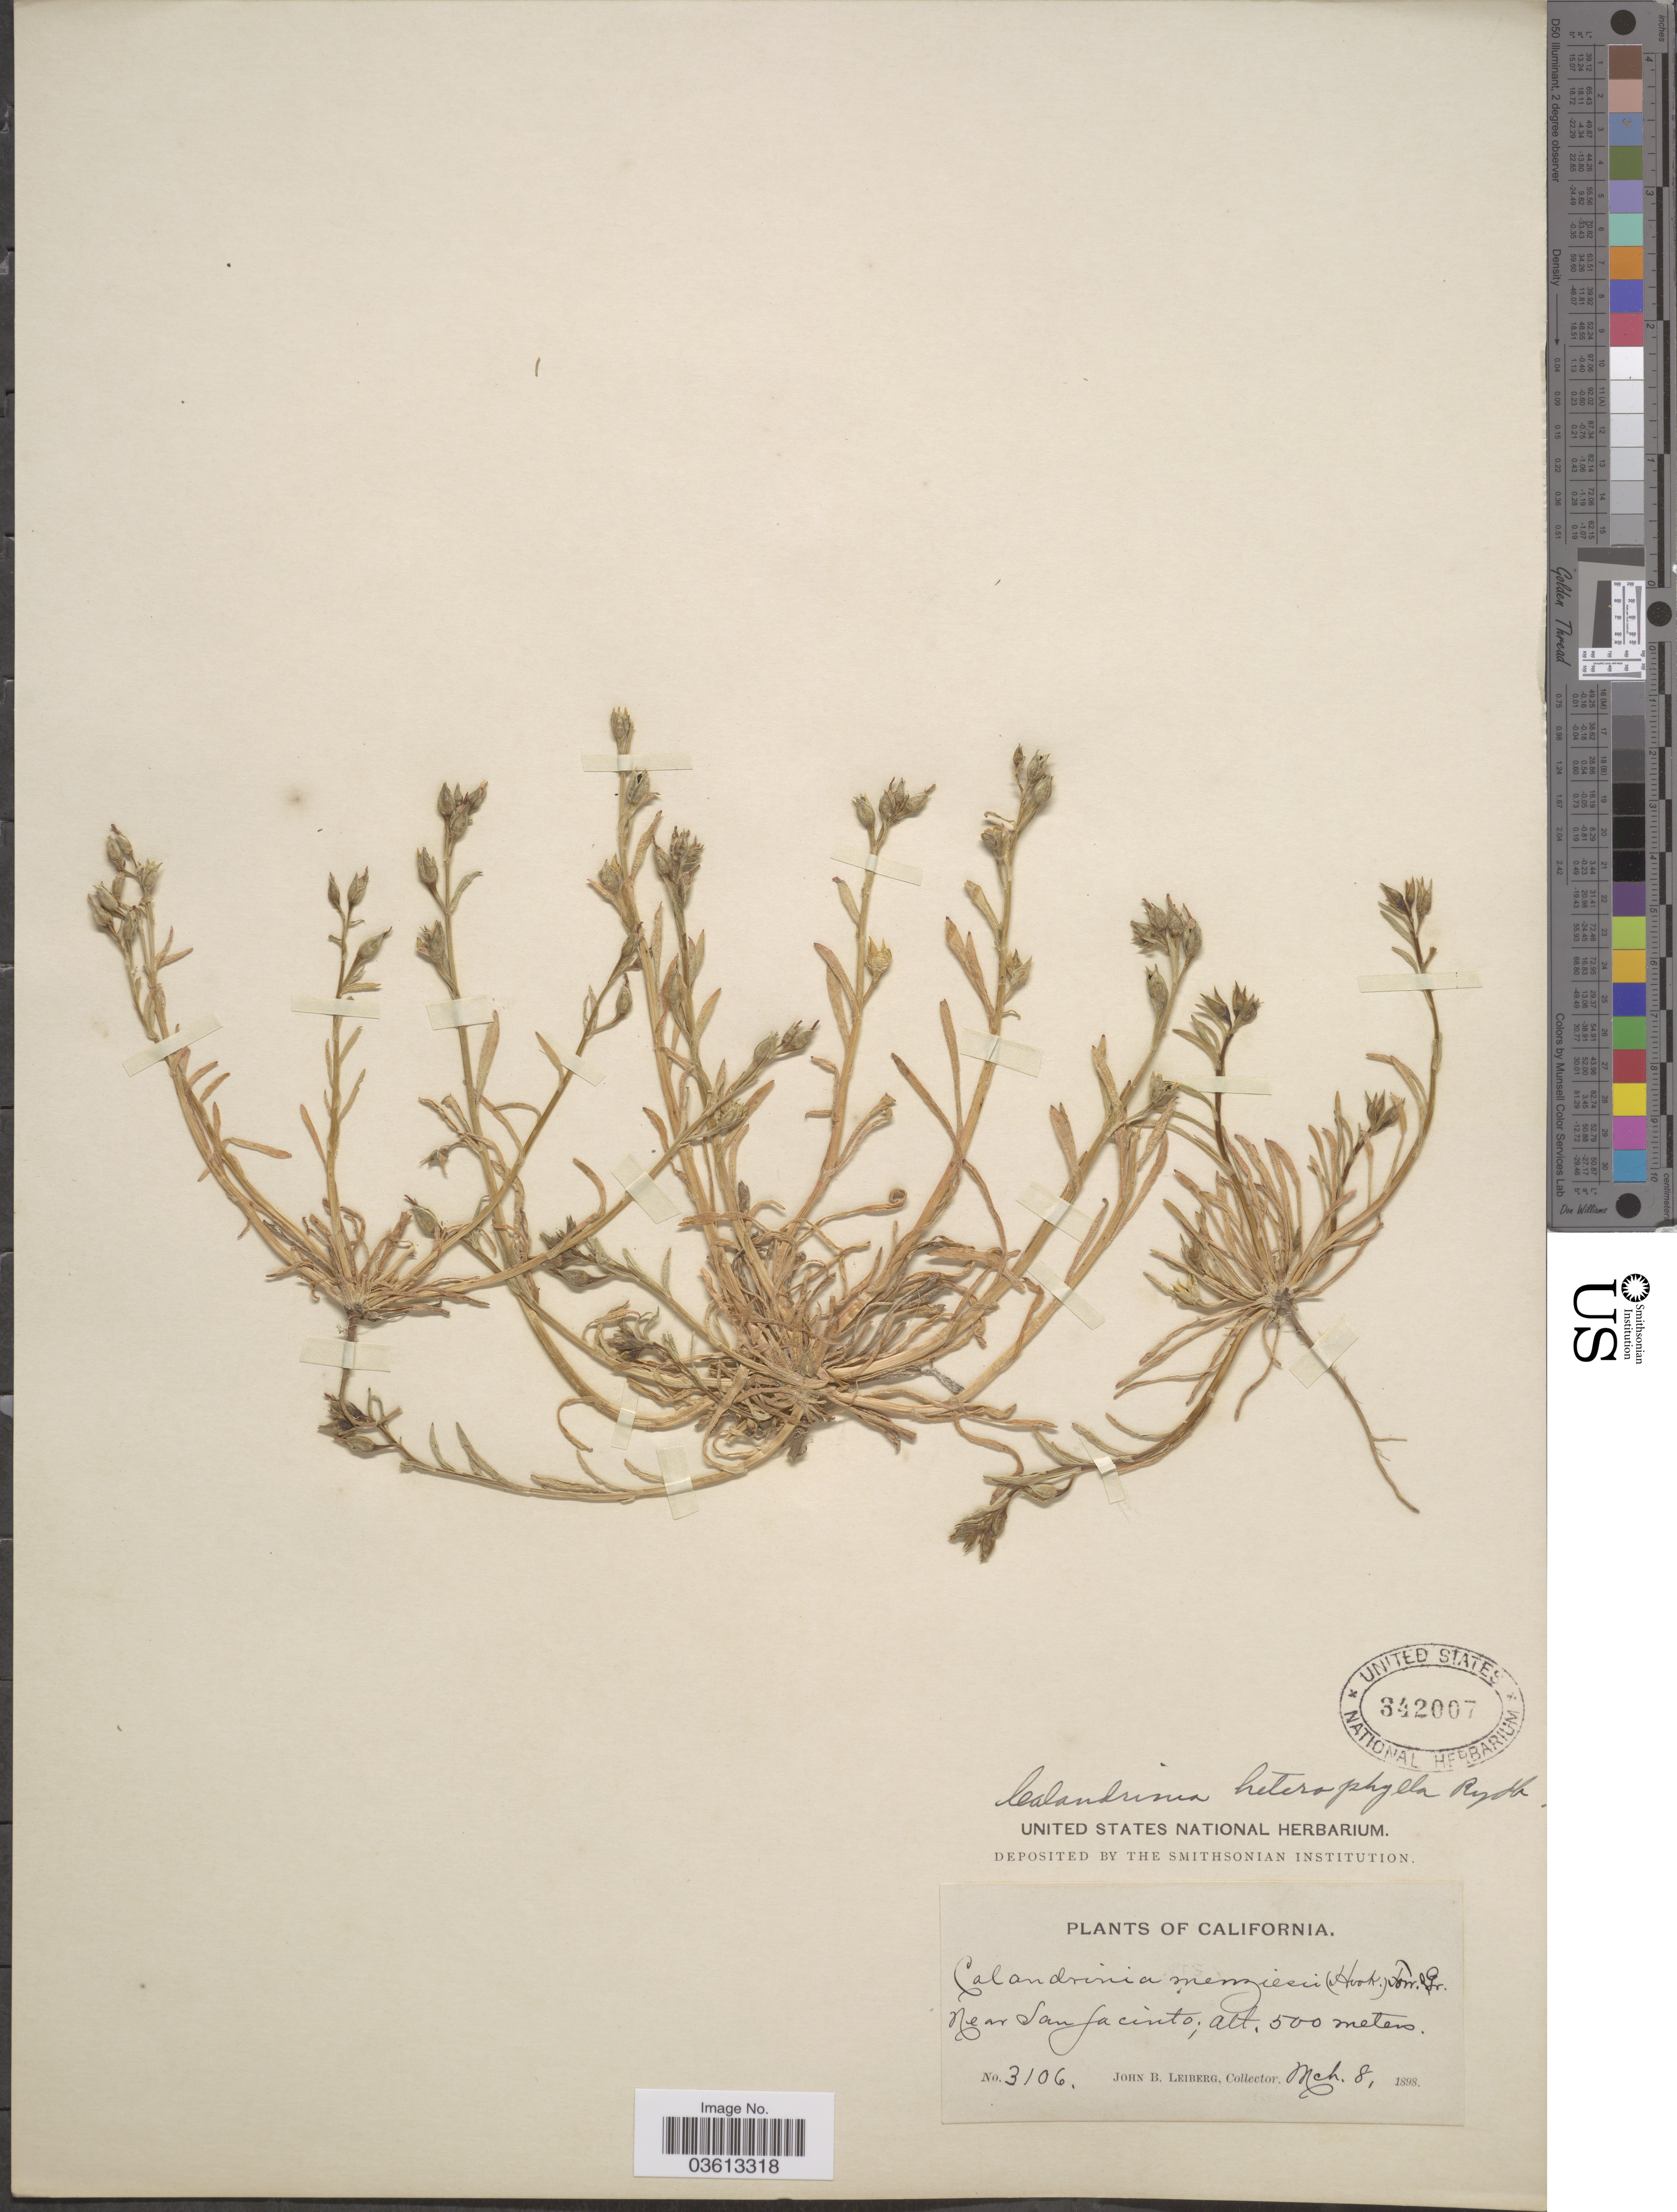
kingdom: Plantae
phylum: Tracheophyta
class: Magnoliopsida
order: Caryophyllales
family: Montiaceae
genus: Calandrinia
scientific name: Calandrinia ciliata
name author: (Ruiz & Pav.) DC.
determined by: Strong, Mark T., (BOT), Smithsonian Institution - National Museum of Natural History (UNITED STATES)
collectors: J. B. Leiberg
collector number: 3106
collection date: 1898-03-08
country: United States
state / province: California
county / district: Riverside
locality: Near San Jacinto.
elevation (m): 500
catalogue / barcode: US 342007